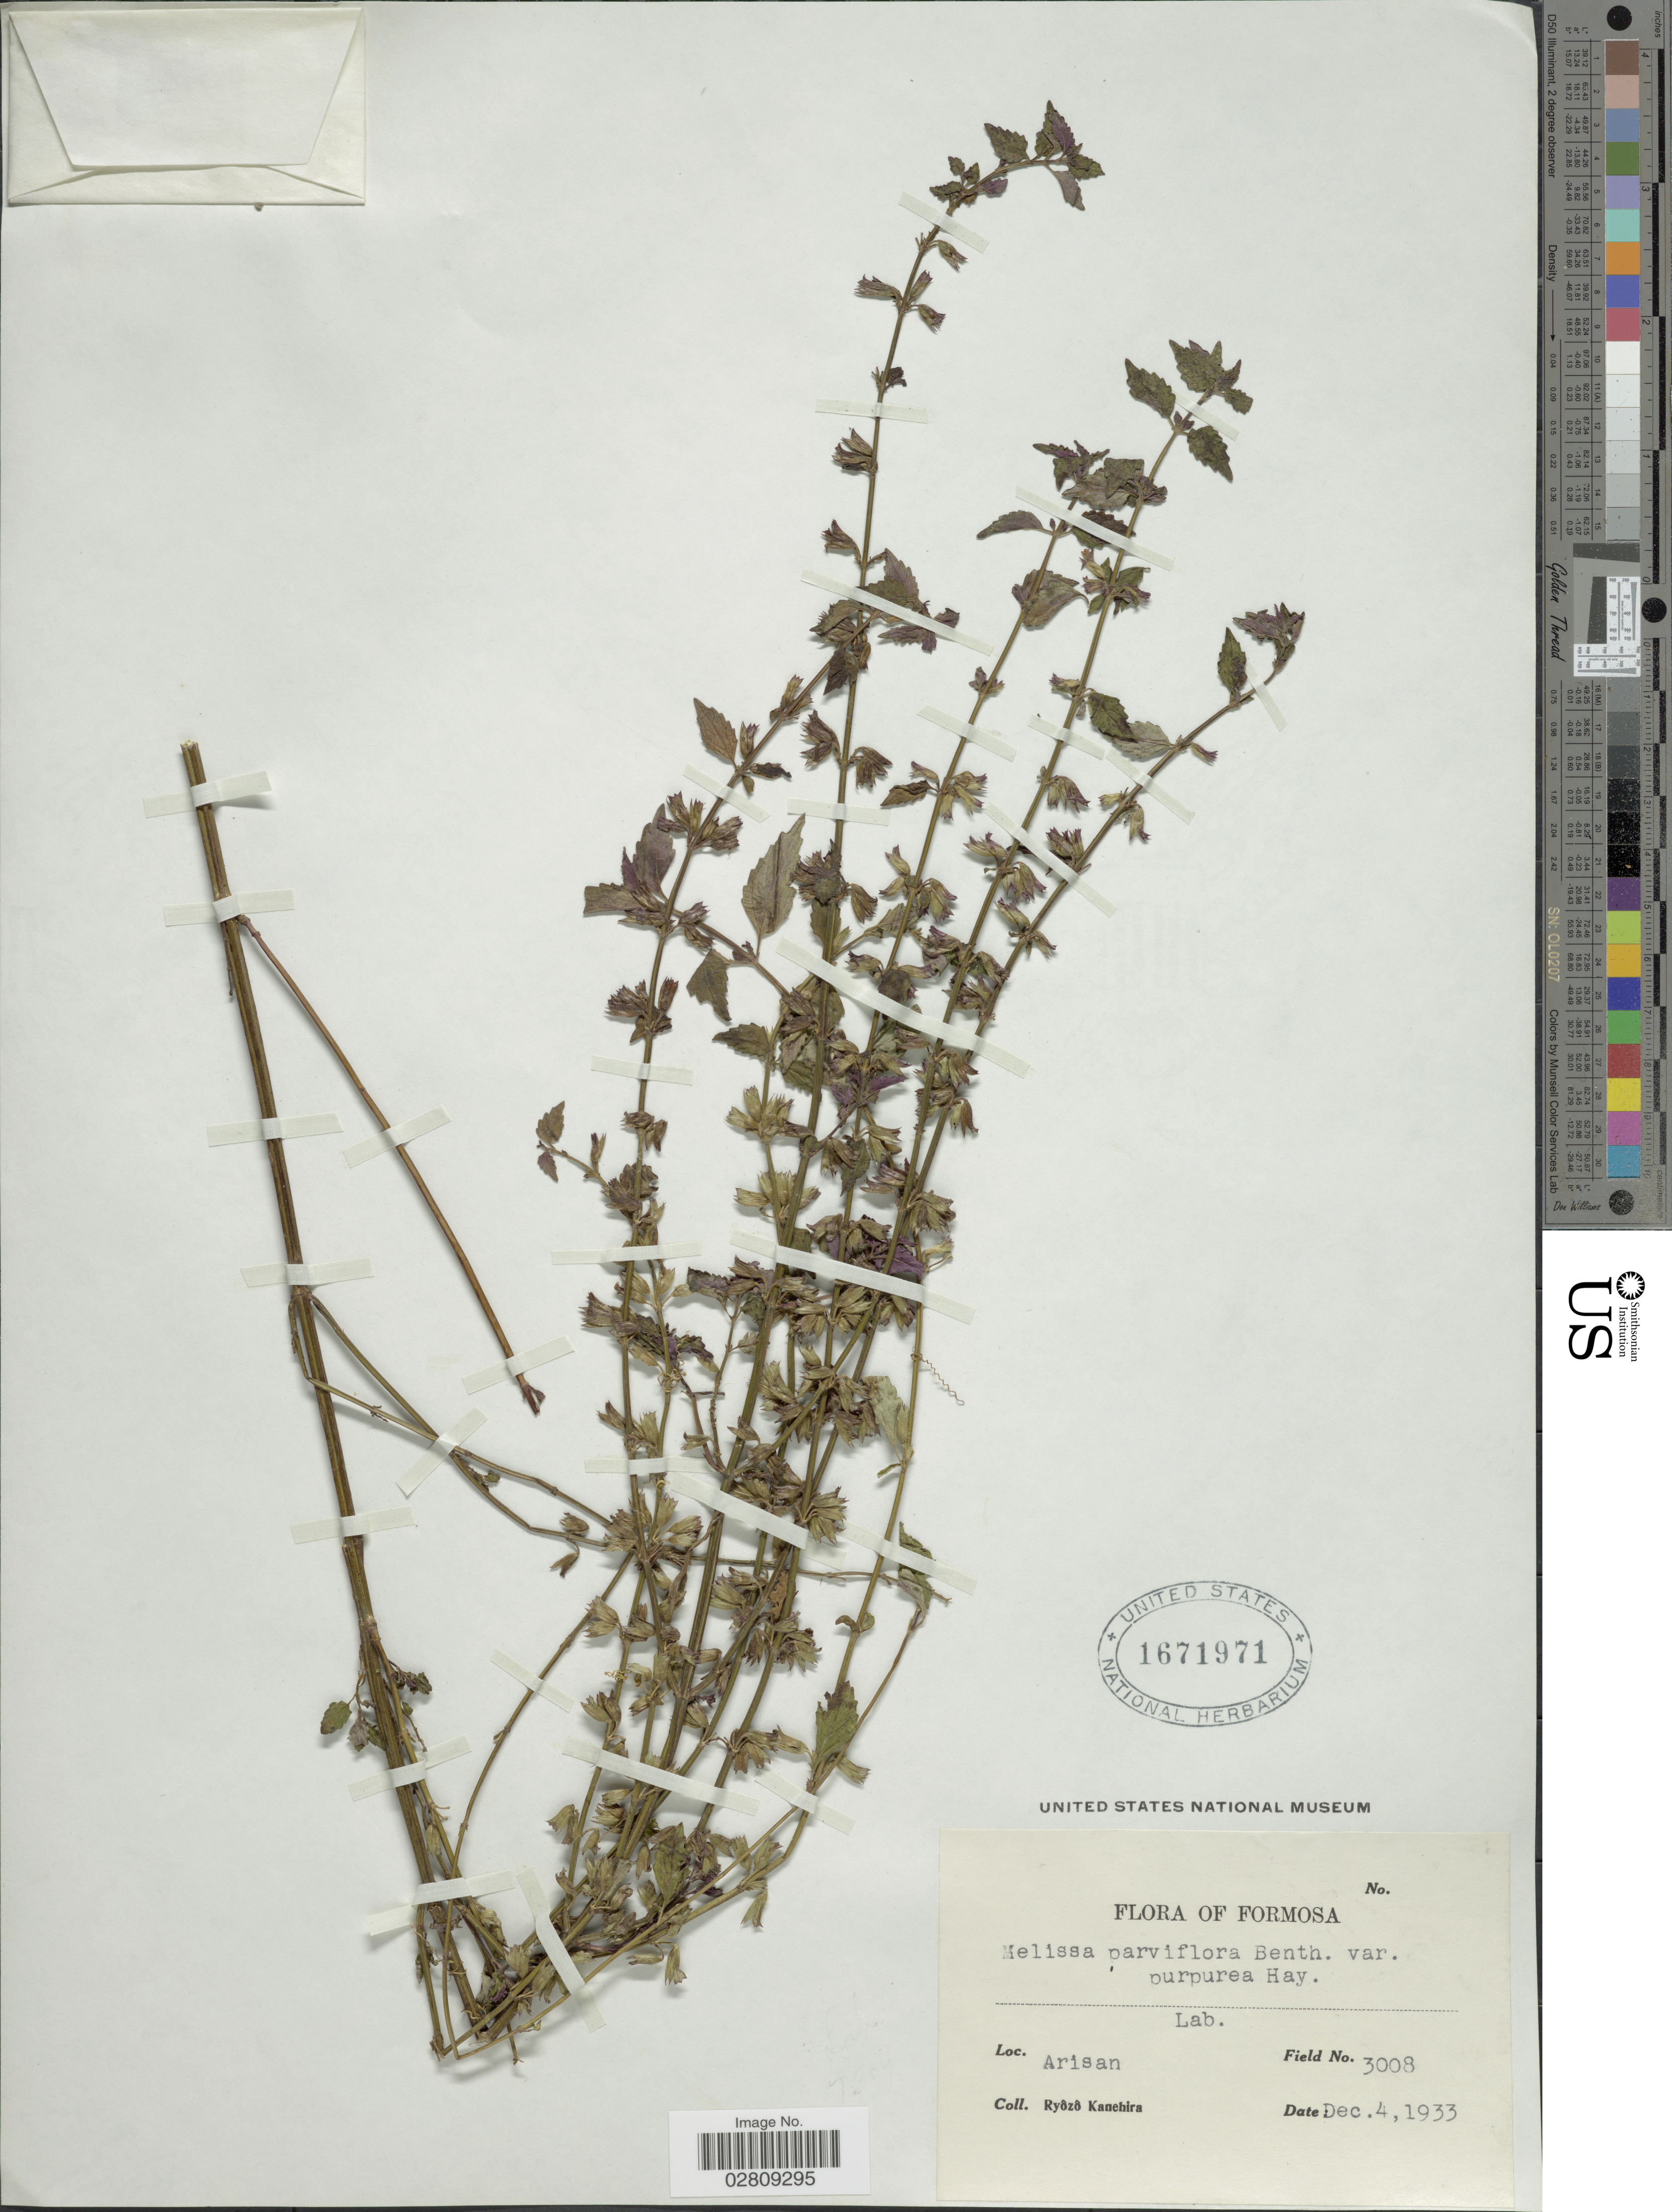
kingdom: Plantae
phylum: Tracheophyta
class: Magnoliopsida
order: Lamiales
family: Lamiaceae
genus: Melissa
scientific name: Melissa axillaris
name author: (Benth.) Bakh. f.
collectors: R. Kanehira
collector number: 3008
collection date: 1933-12-04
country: Taiwan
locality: Formosa. Arisan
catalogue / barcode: US 1671971